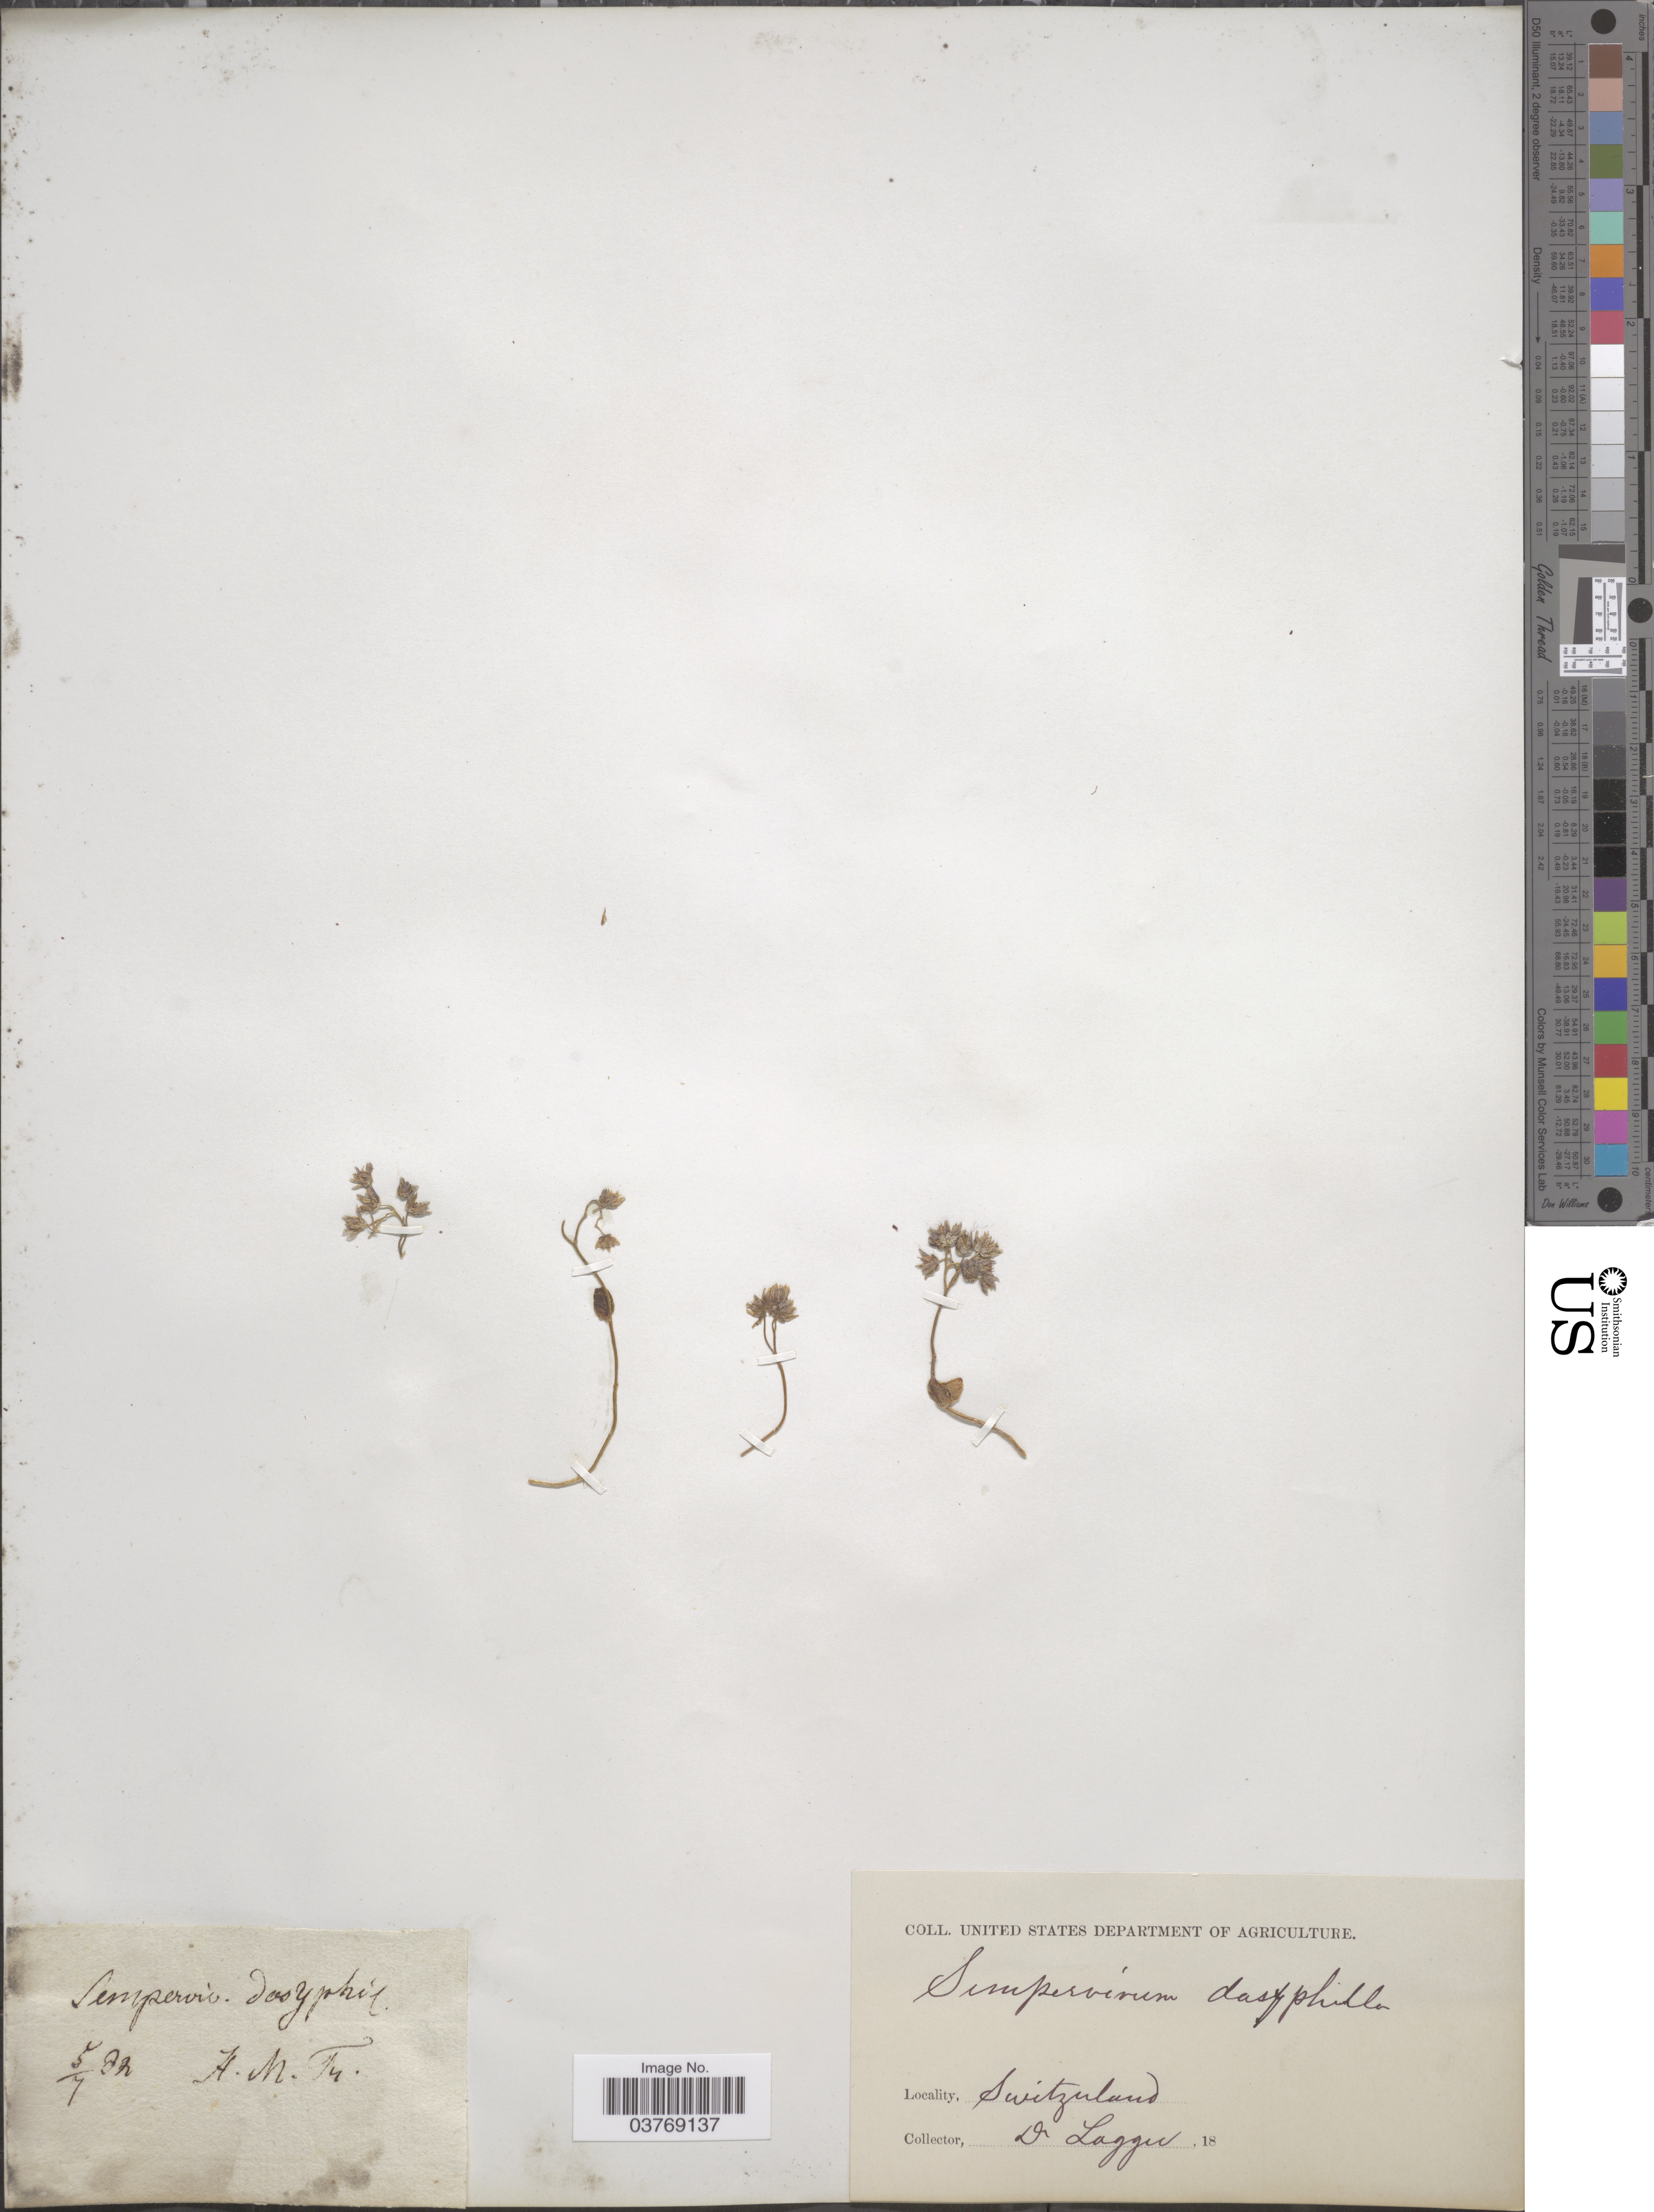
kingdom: Plantae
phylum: Tracheophyta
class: Magnoliopsida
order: Saxifragales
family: Crassulaceae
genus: Sedum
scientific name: Sedum dasyphyllum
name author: L.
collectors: F. J. Lagger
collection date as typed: Transcribed d/m/y: 5/7/82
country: Switzerland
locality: A. M. Tu*.